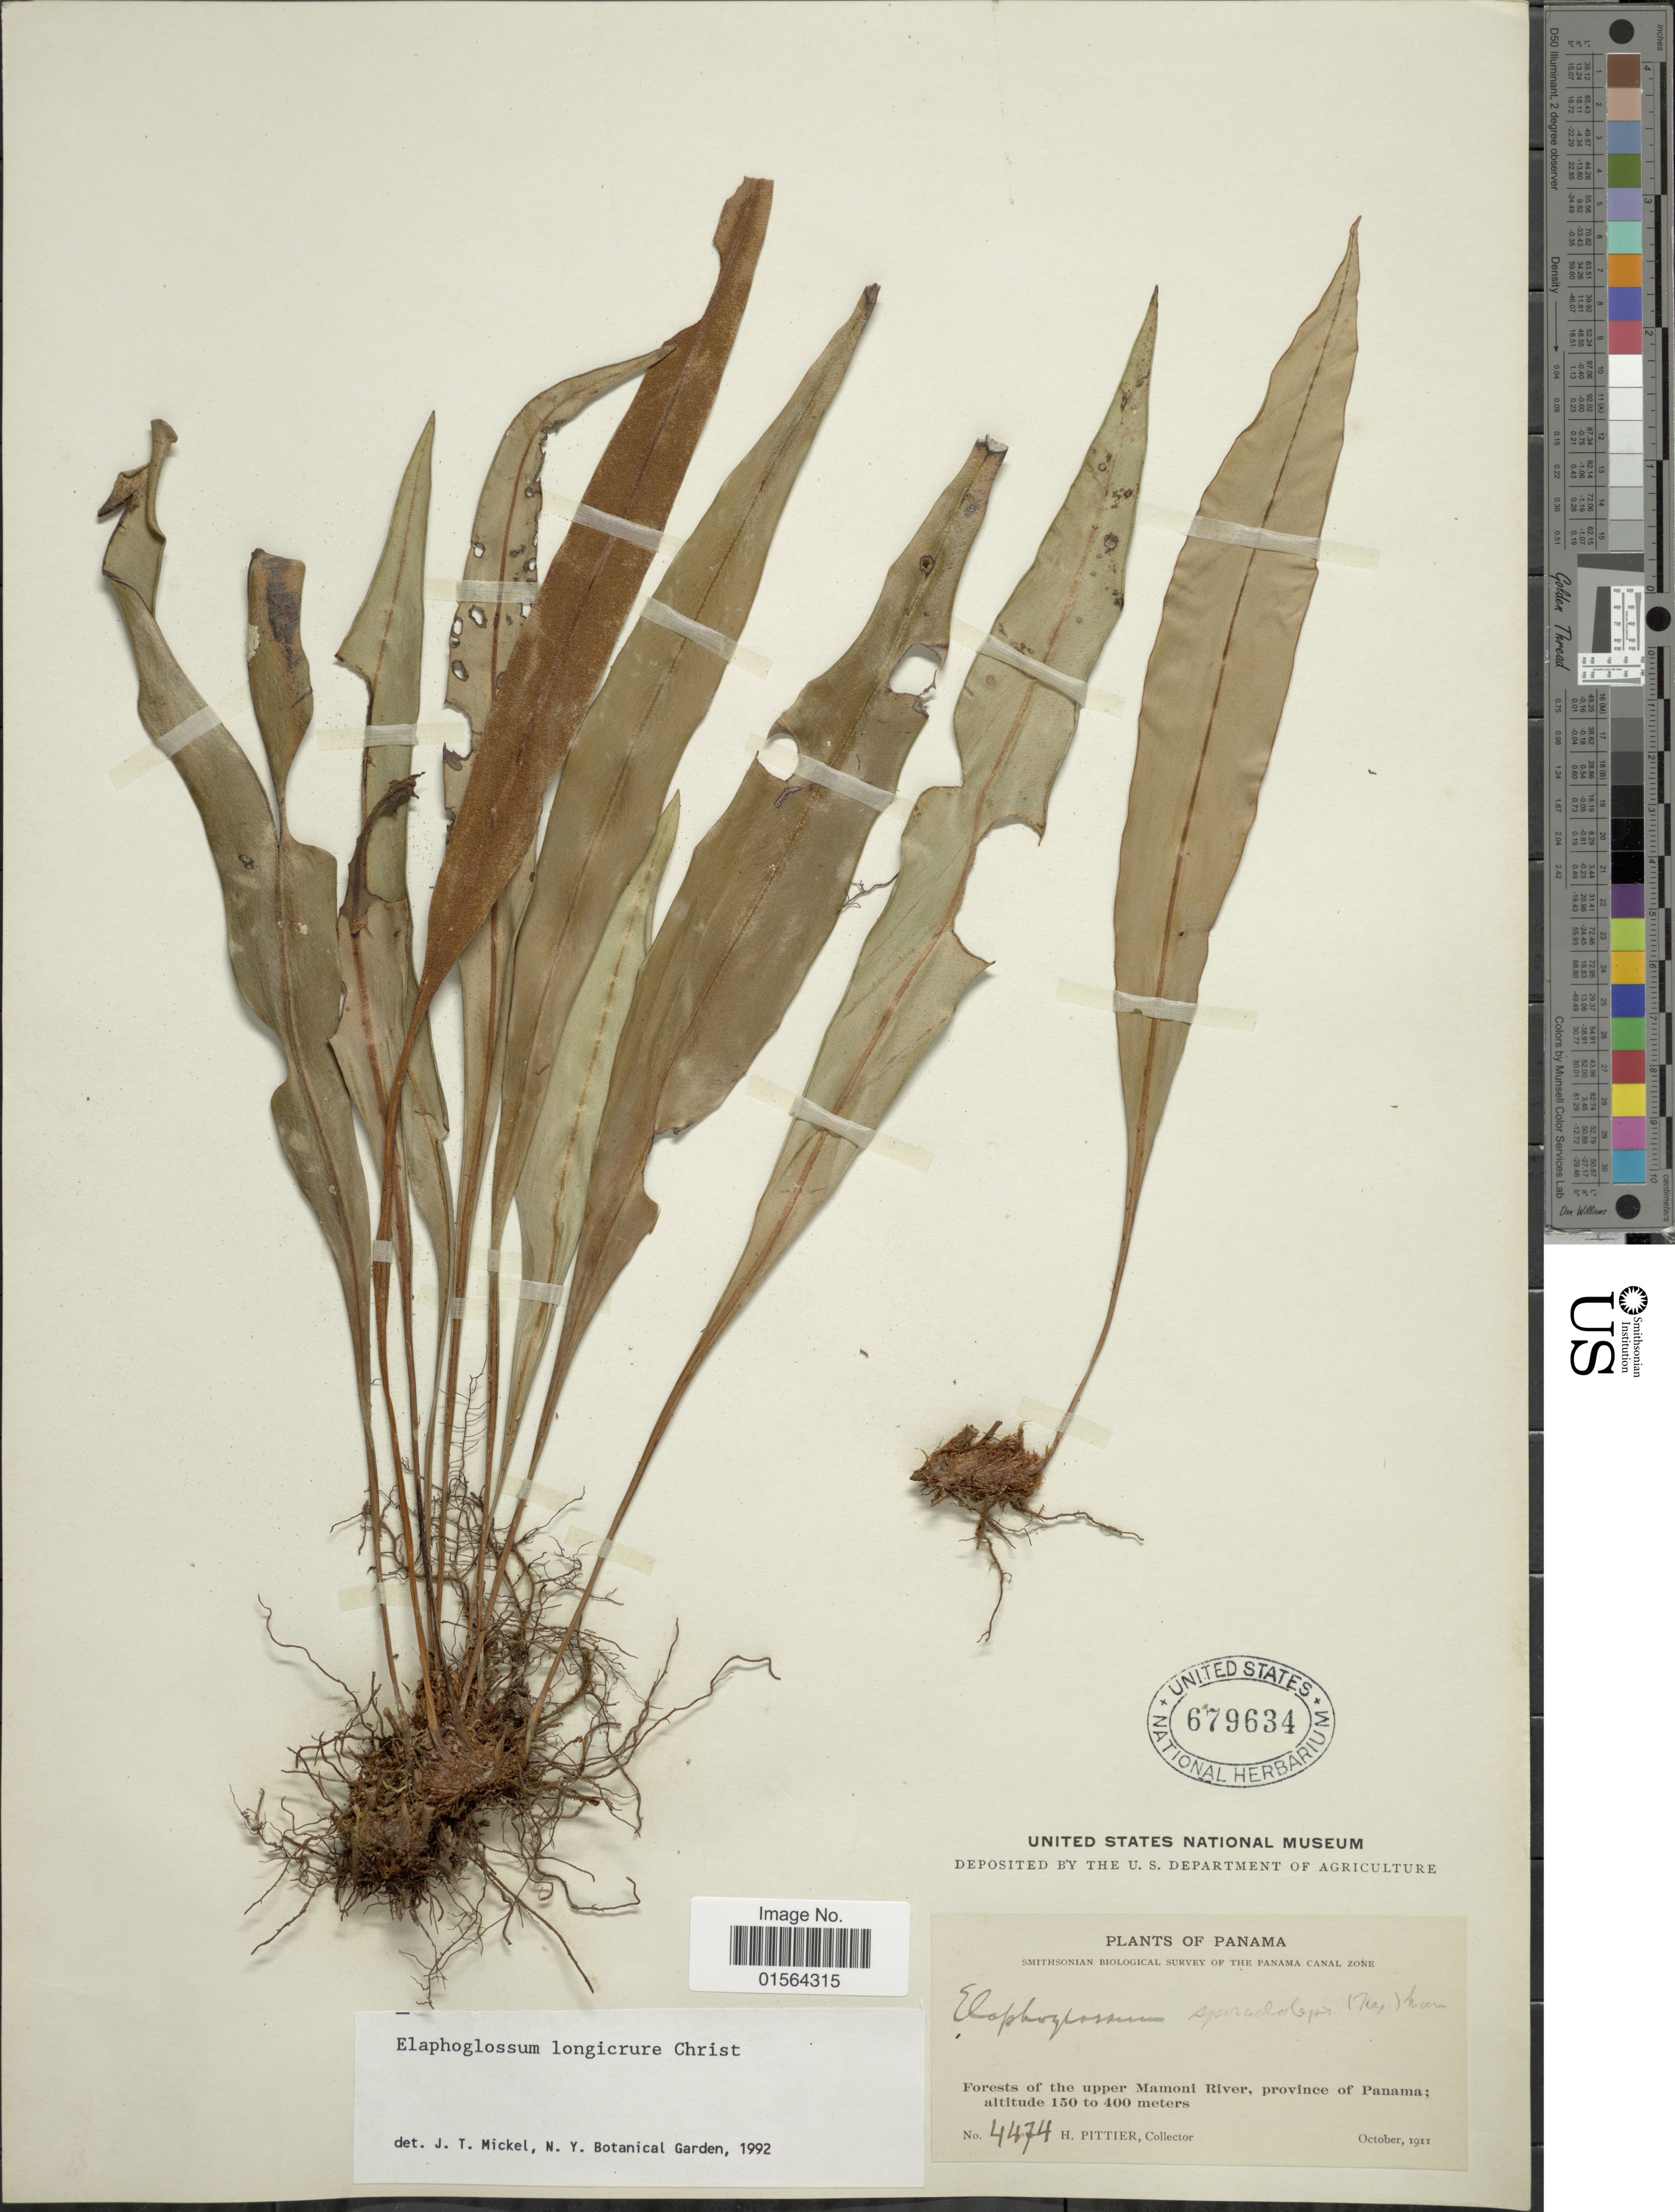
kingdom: Plantae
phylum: Tracheophyta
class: Polypodiopsida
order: Polypodiales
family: Dryopteridaceae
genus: Elaphoglossum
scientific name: Elaphoglossum longicrure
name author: Christ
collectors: H. F. Pittier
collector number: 4474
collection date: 1911-10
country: Panama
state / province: Panamá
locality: Forests of the upper Mamoni River, province of Panama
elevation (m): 150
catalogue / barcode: US 679634